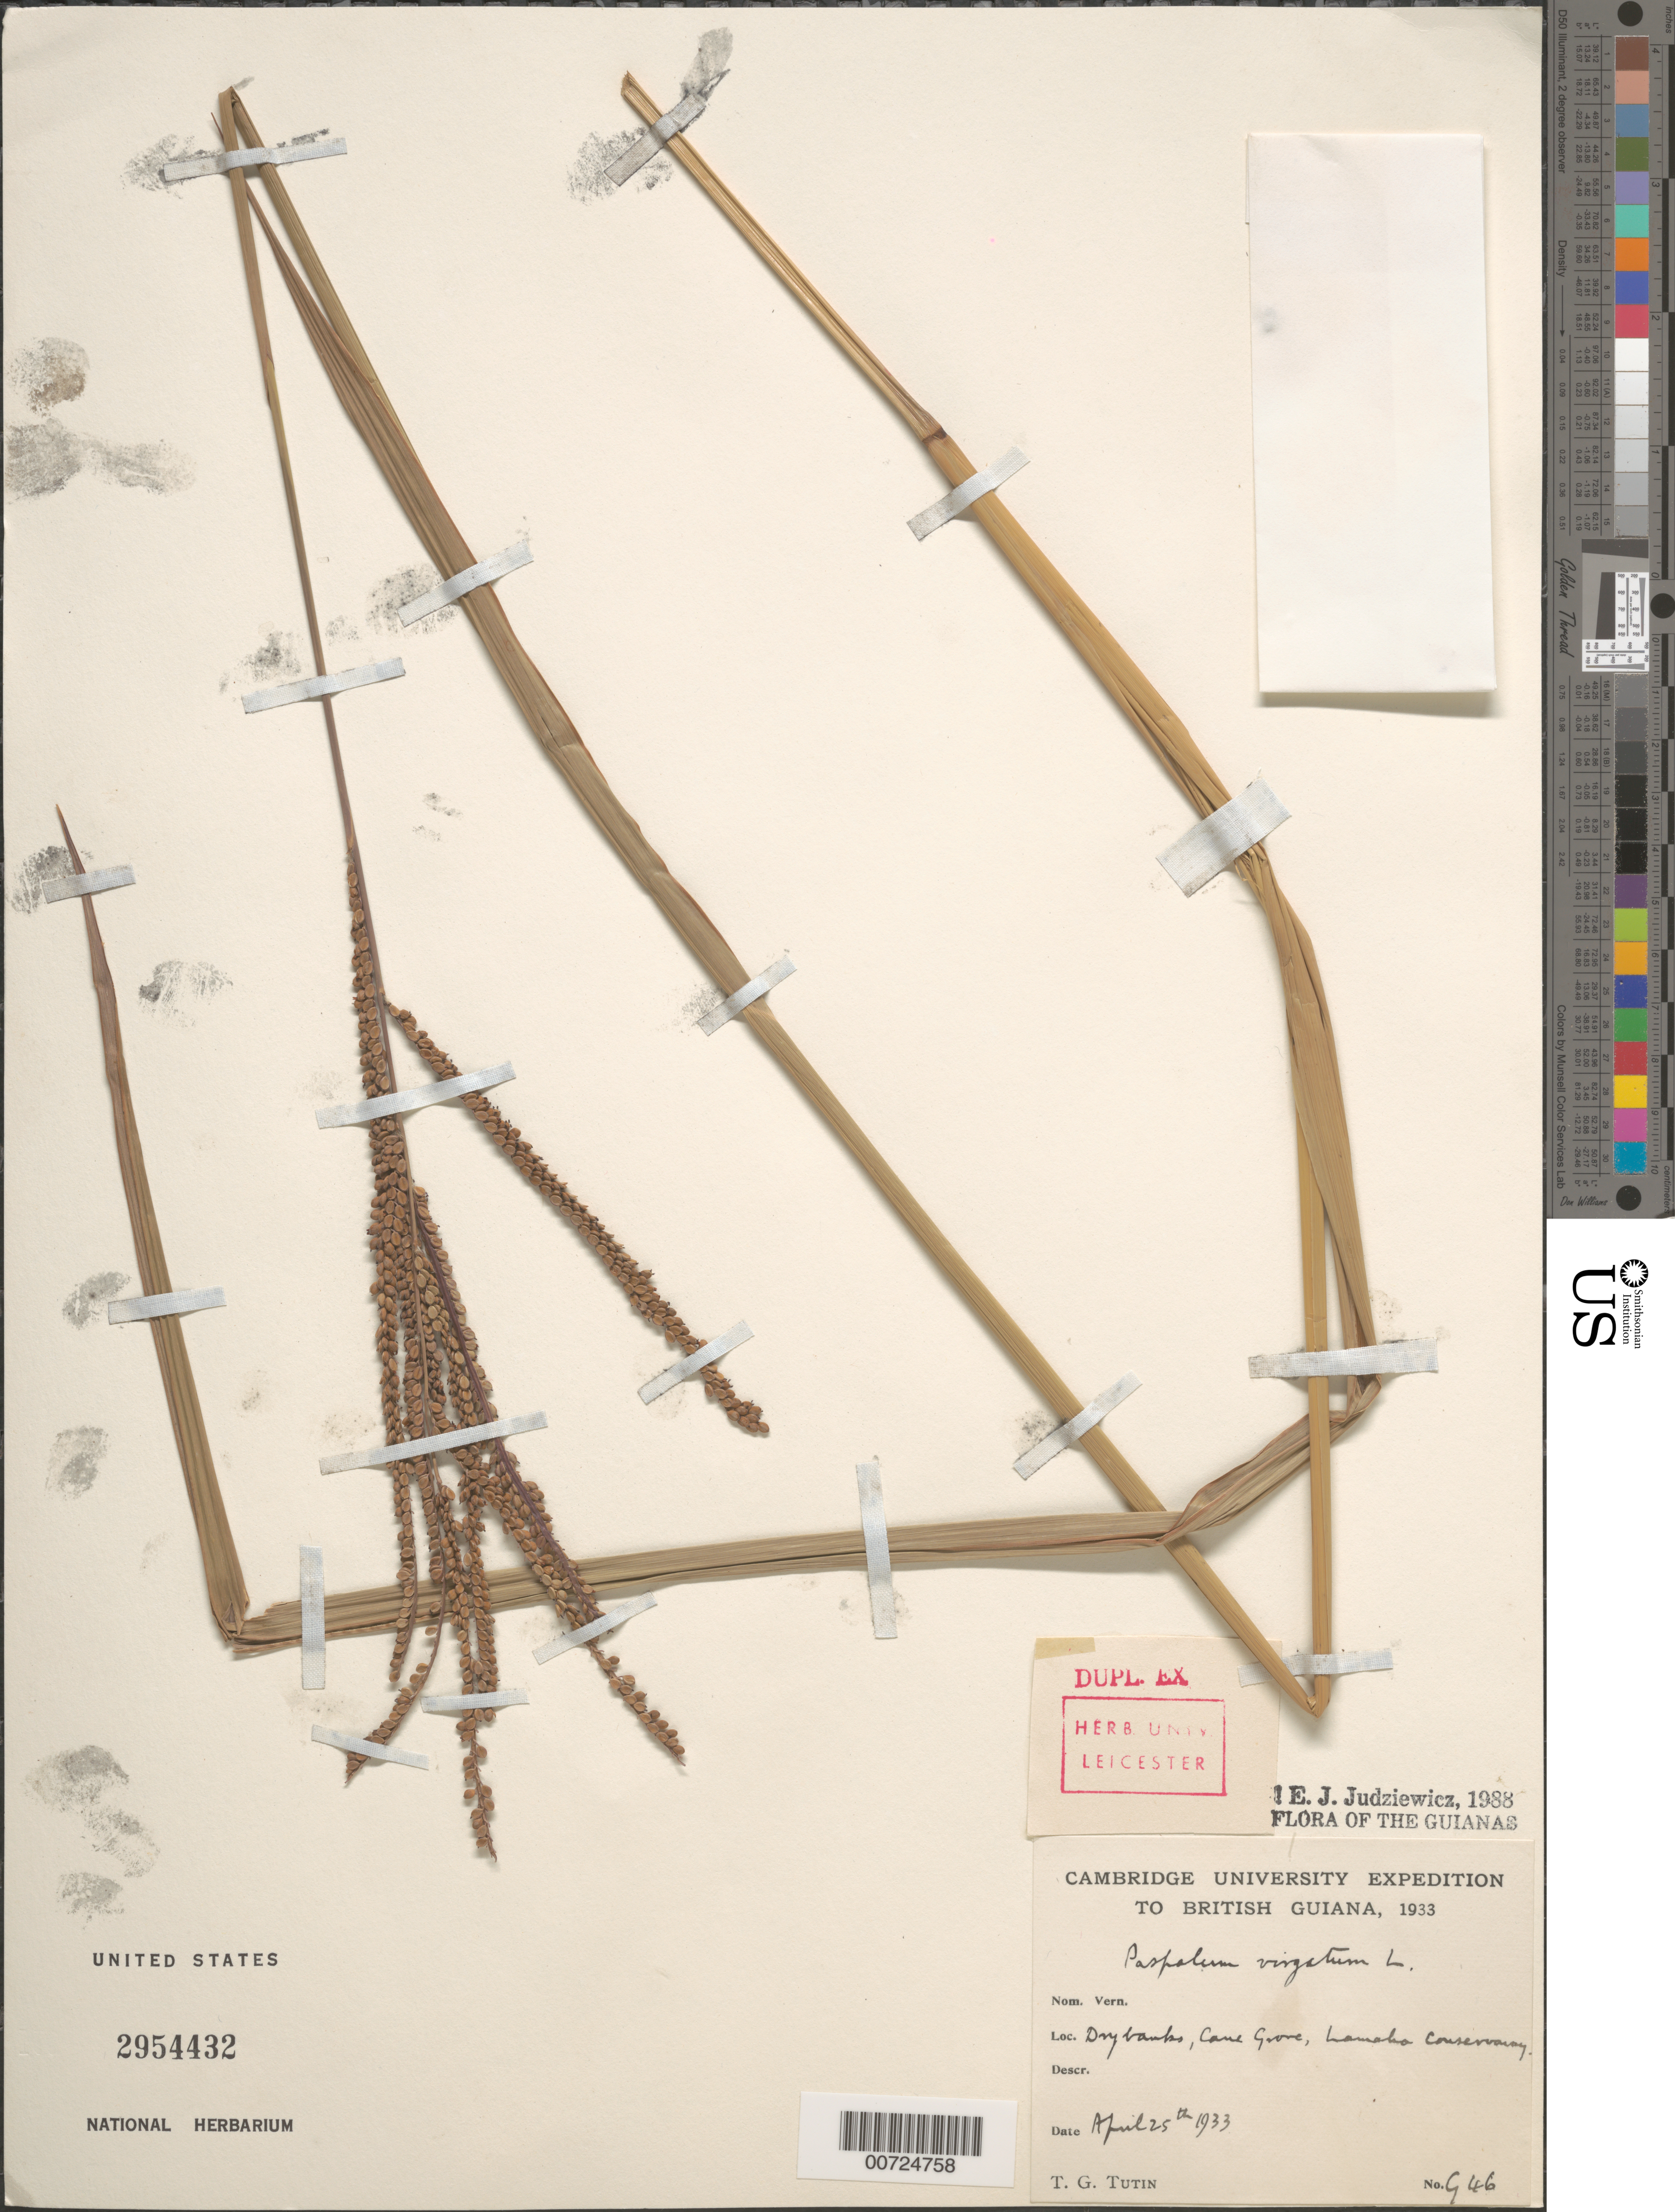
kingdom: Plantae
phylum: Tracheophyta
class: Liliopsida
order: Poales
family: Poaceae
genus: Paspalum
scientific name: Paspalum virgatum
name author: L.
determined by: Judziewicz, E. J.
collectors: T. G. Tutin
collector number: G 46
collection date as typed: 25-Apr-33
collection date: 1933-04-25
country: Guyana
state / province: Demerara-Mahaica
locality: Lamaha Conservancy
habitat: Dry banks, cane grove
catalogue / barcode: US 2954432